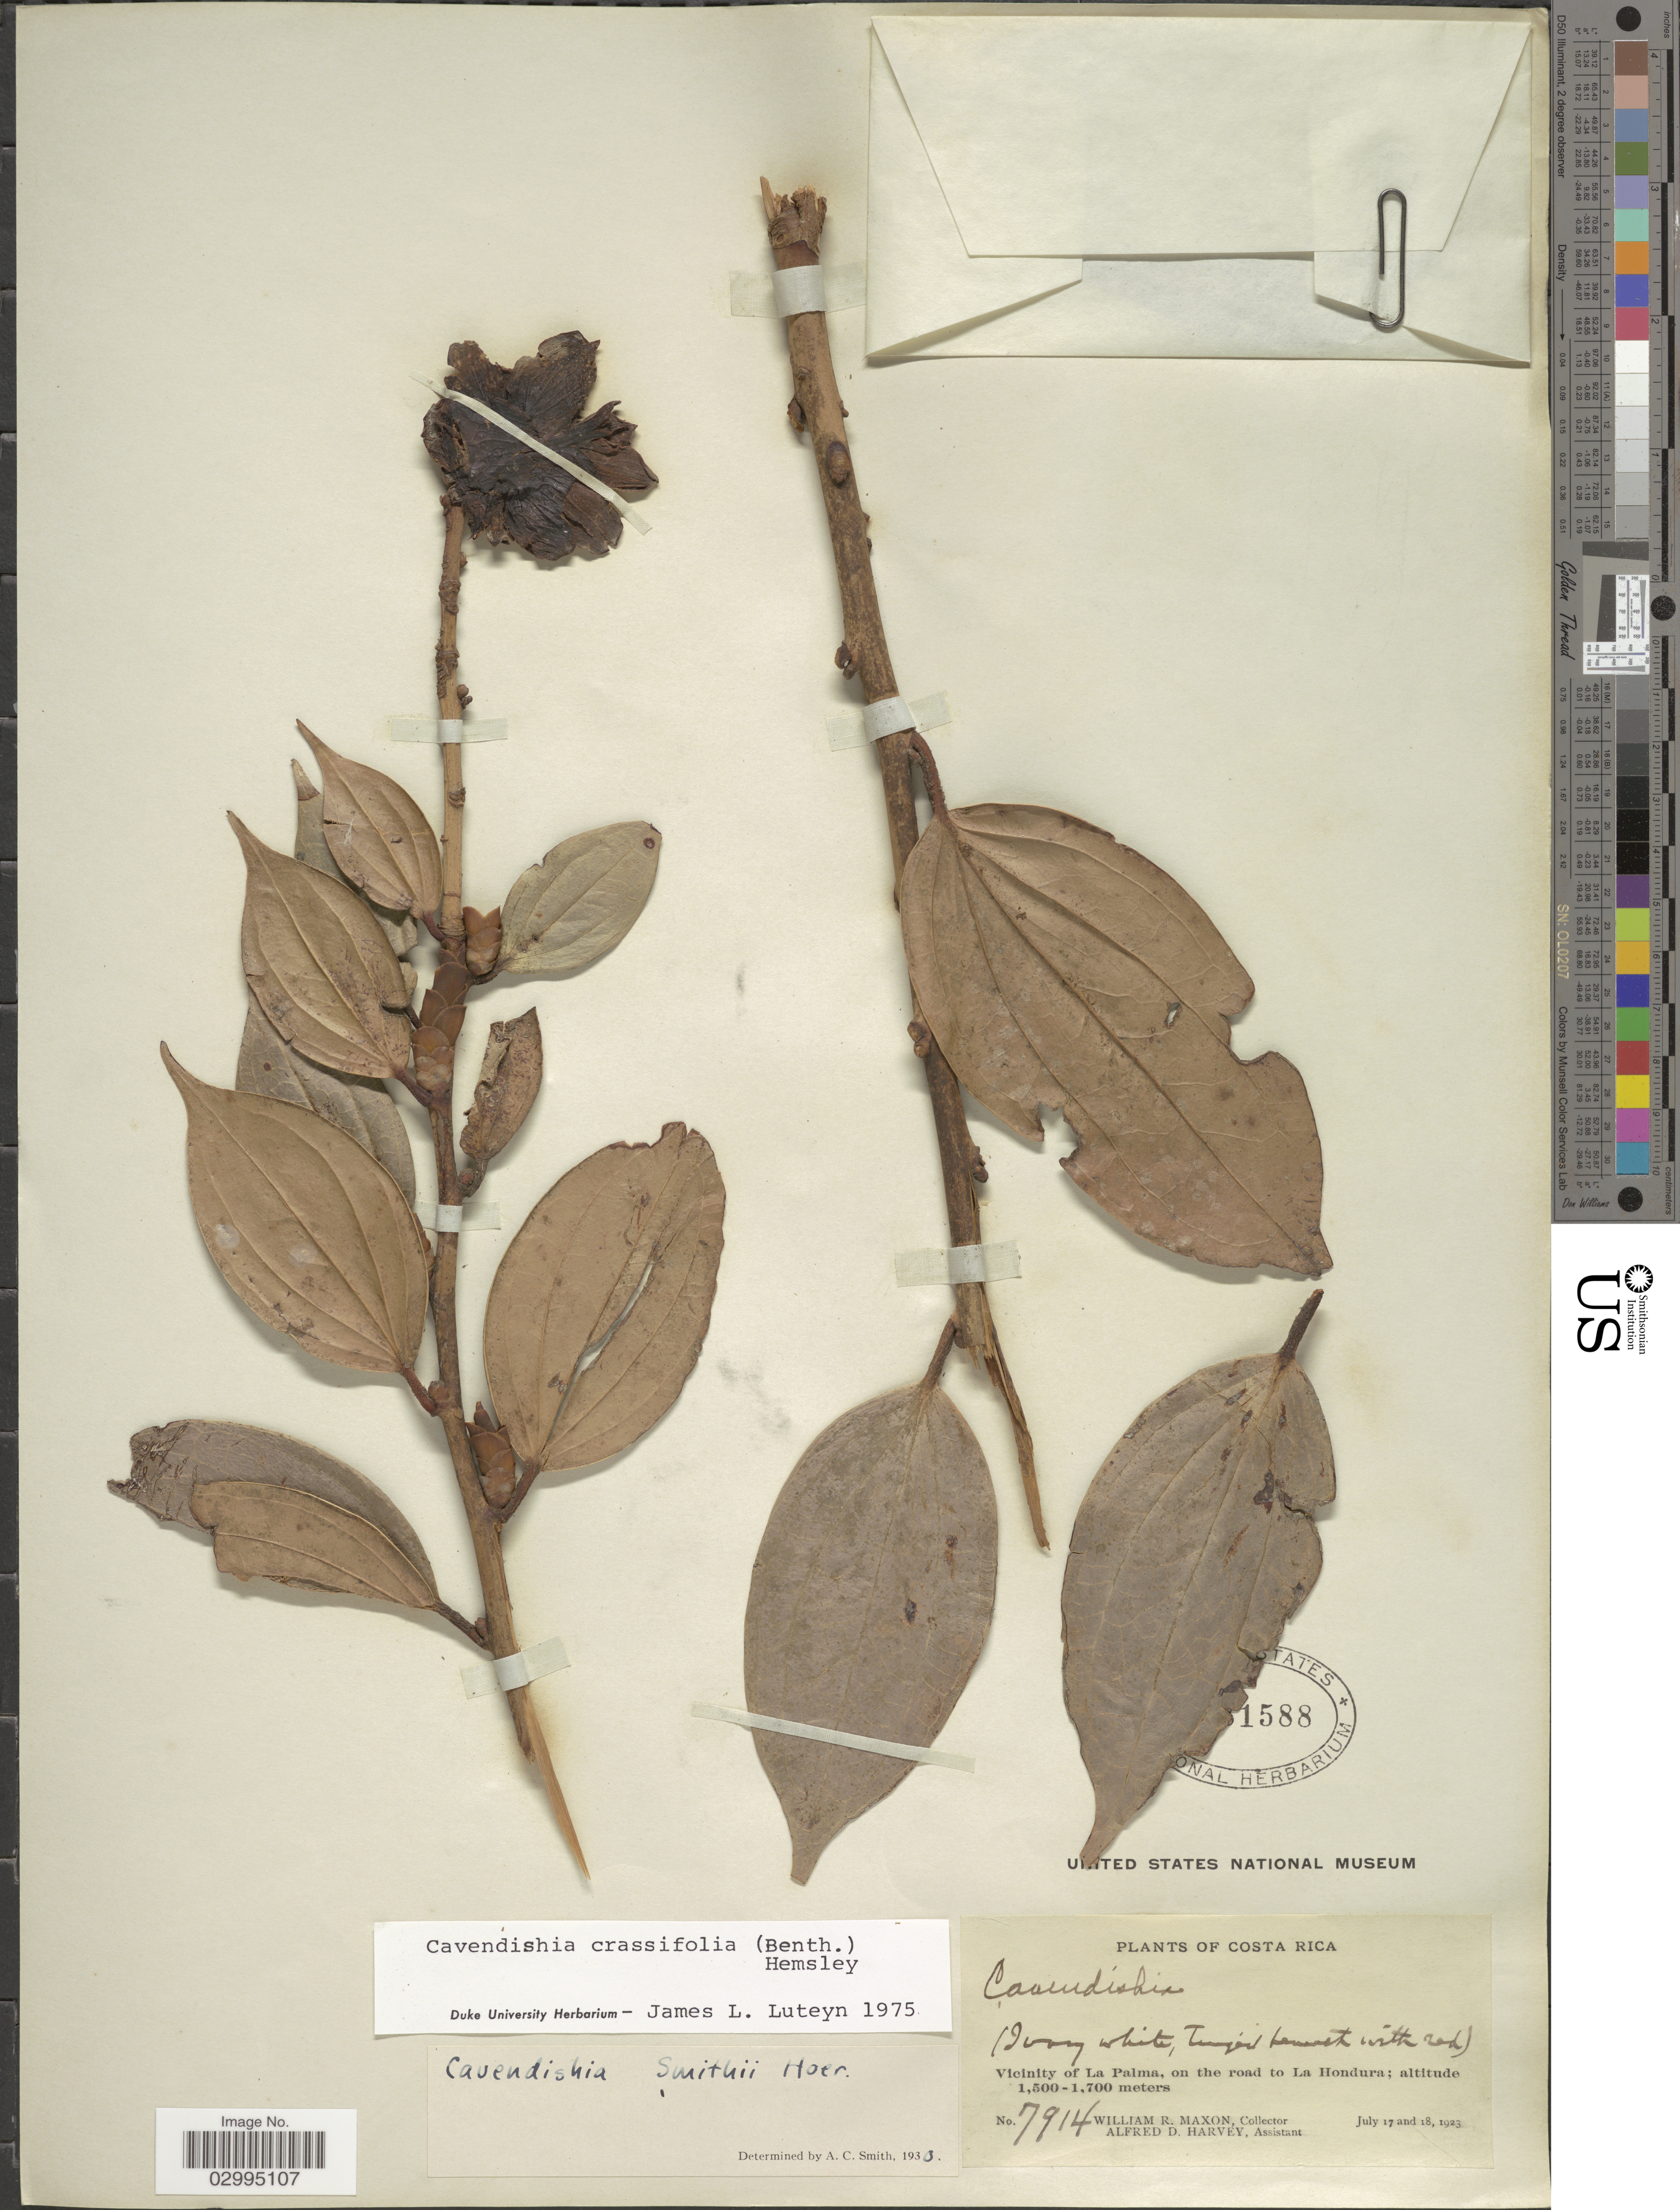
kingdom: Plantae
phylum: Tracheophyta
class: Magnoliopsida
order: Ericales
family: Ericaceae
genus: Cavendishia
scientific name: Cavendishia crassifolia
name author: (Benth.) Hemsl.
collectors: W. R. Maxon & A. D. Harvey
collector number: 7914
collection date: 1923-07-17/1923-07-18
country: Costa Rica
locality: Vicinity of La Palma, on the road to La Hondura.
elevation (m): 1500